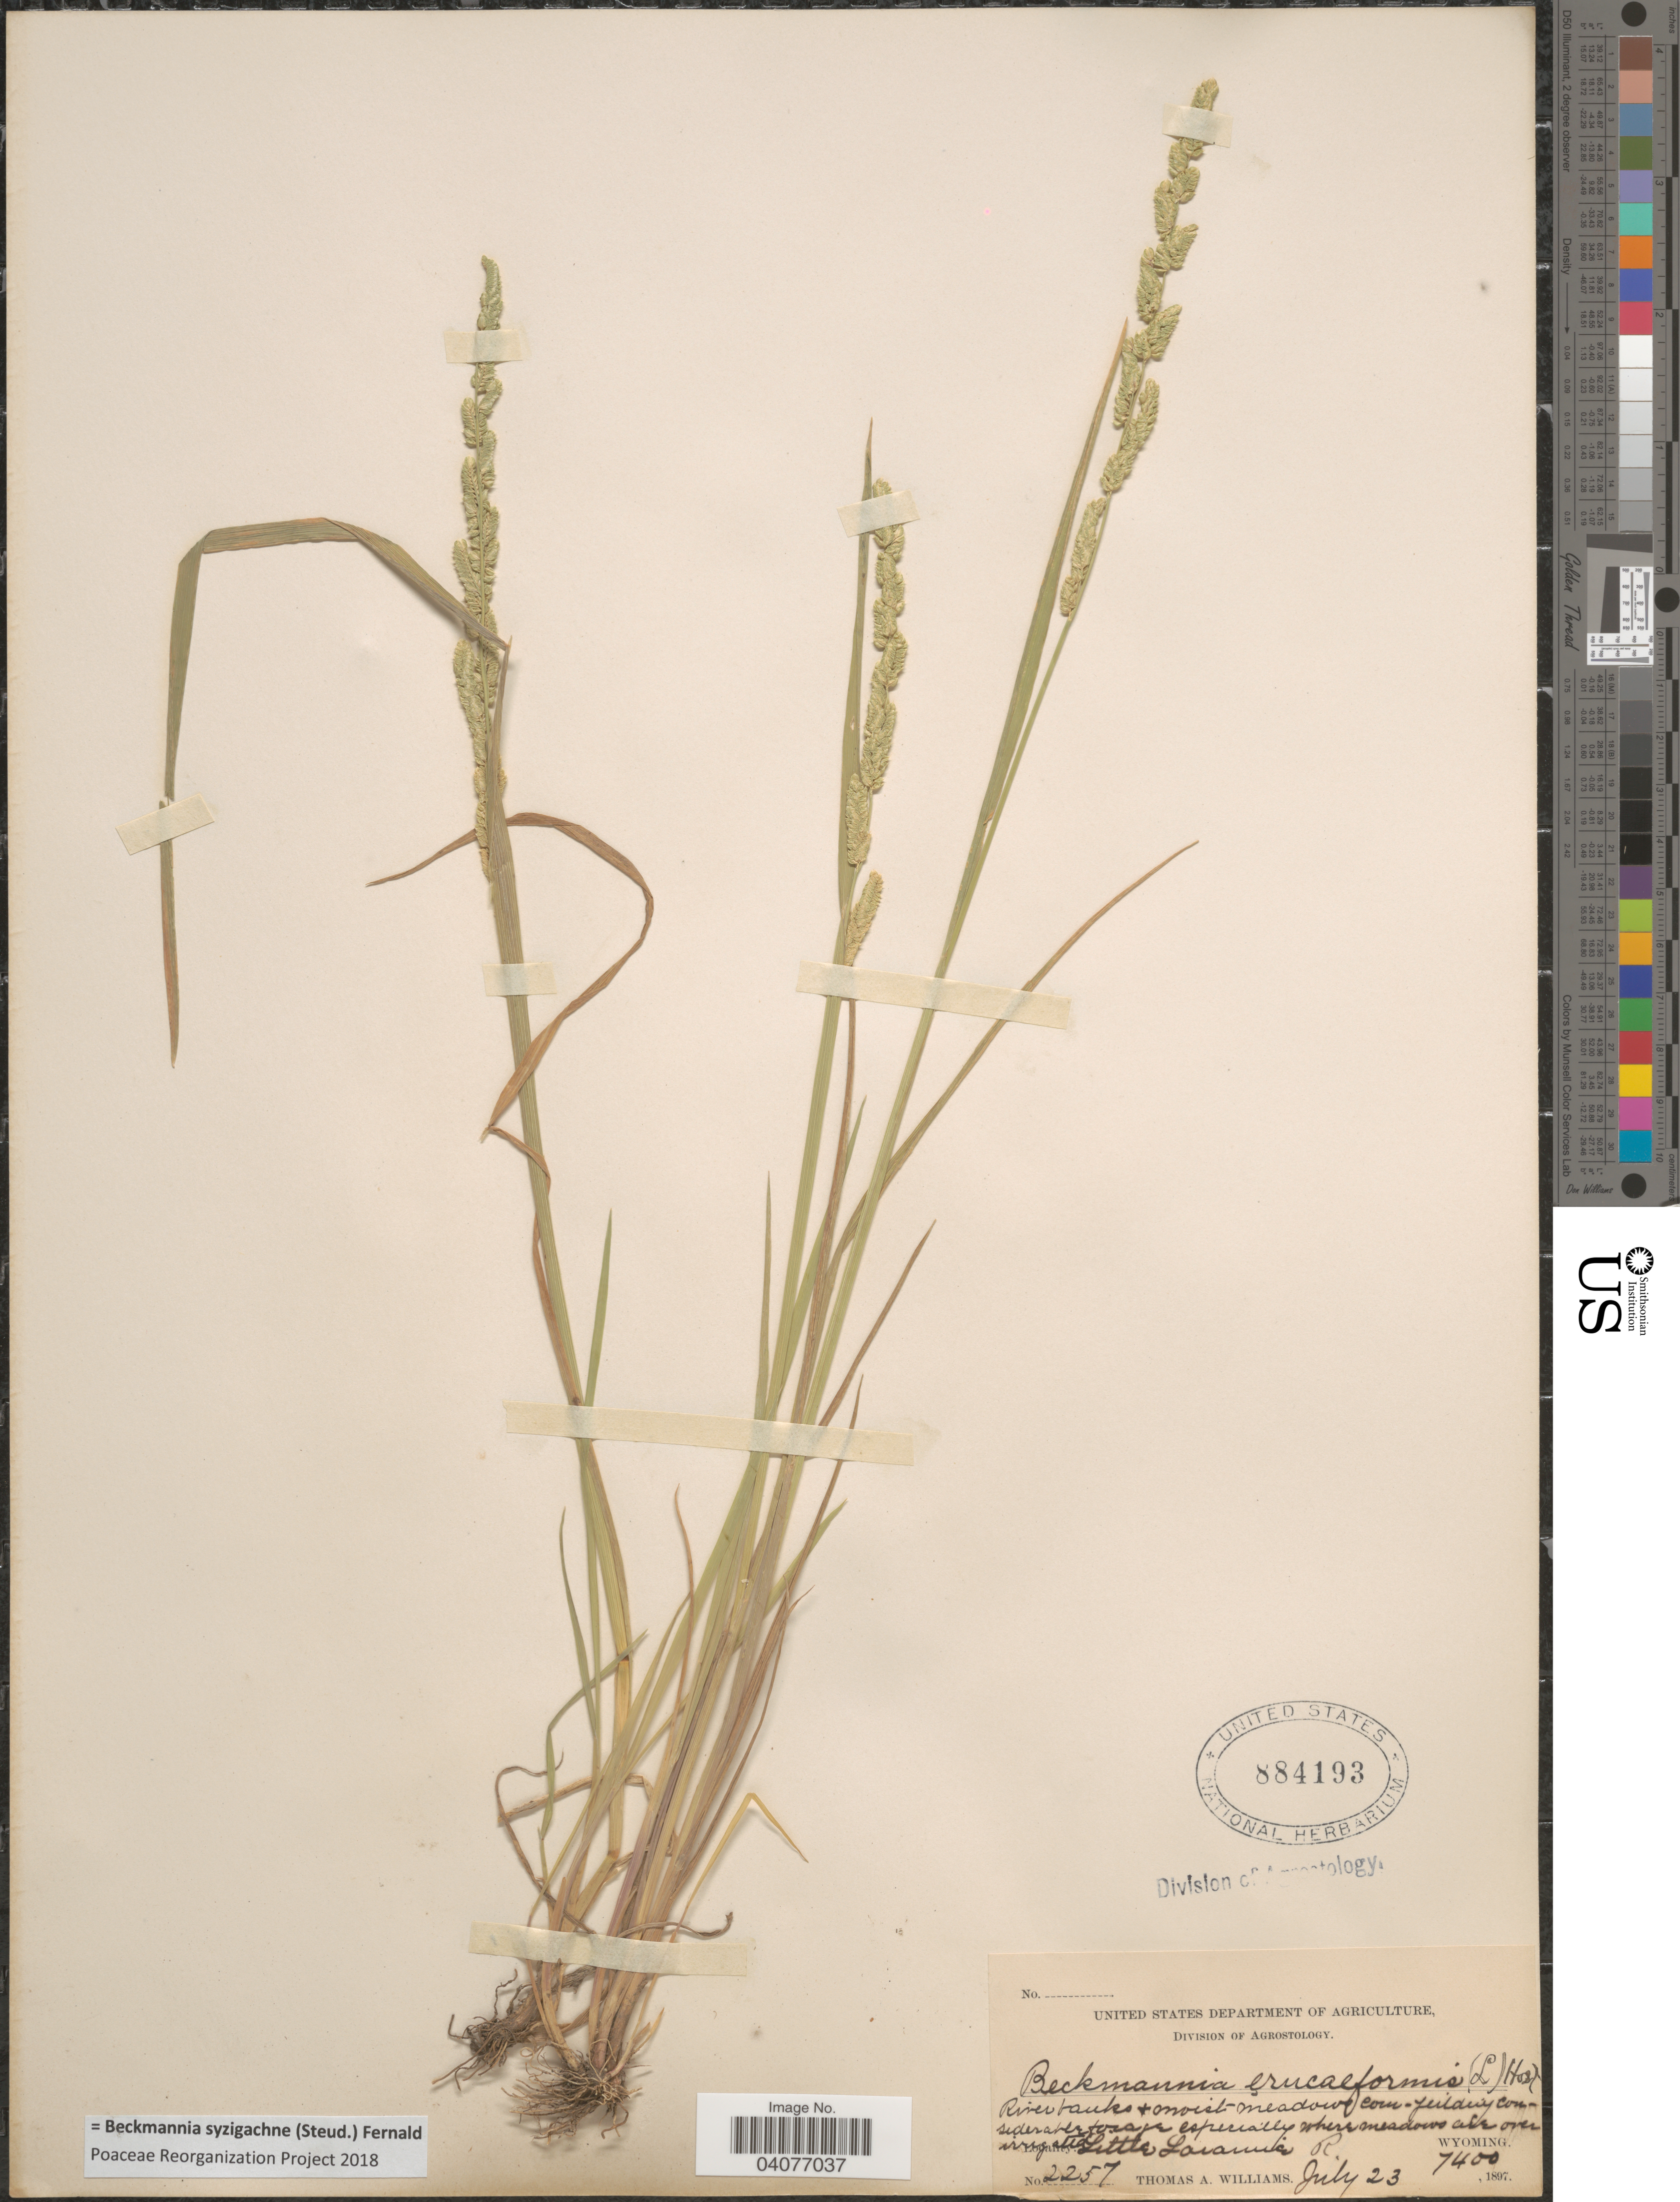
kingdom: Plantae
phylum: Tracheophyta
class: Liliopsida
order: Poales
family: Poaceae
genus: Beckmannia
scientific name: Beckmannia syzigachne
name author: (Steud.) Fernald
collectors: T. A. Williams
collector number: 2257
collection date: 1897-07-23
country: United States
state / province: Wyoming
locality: Little Laramie R.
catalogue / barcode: US 884193